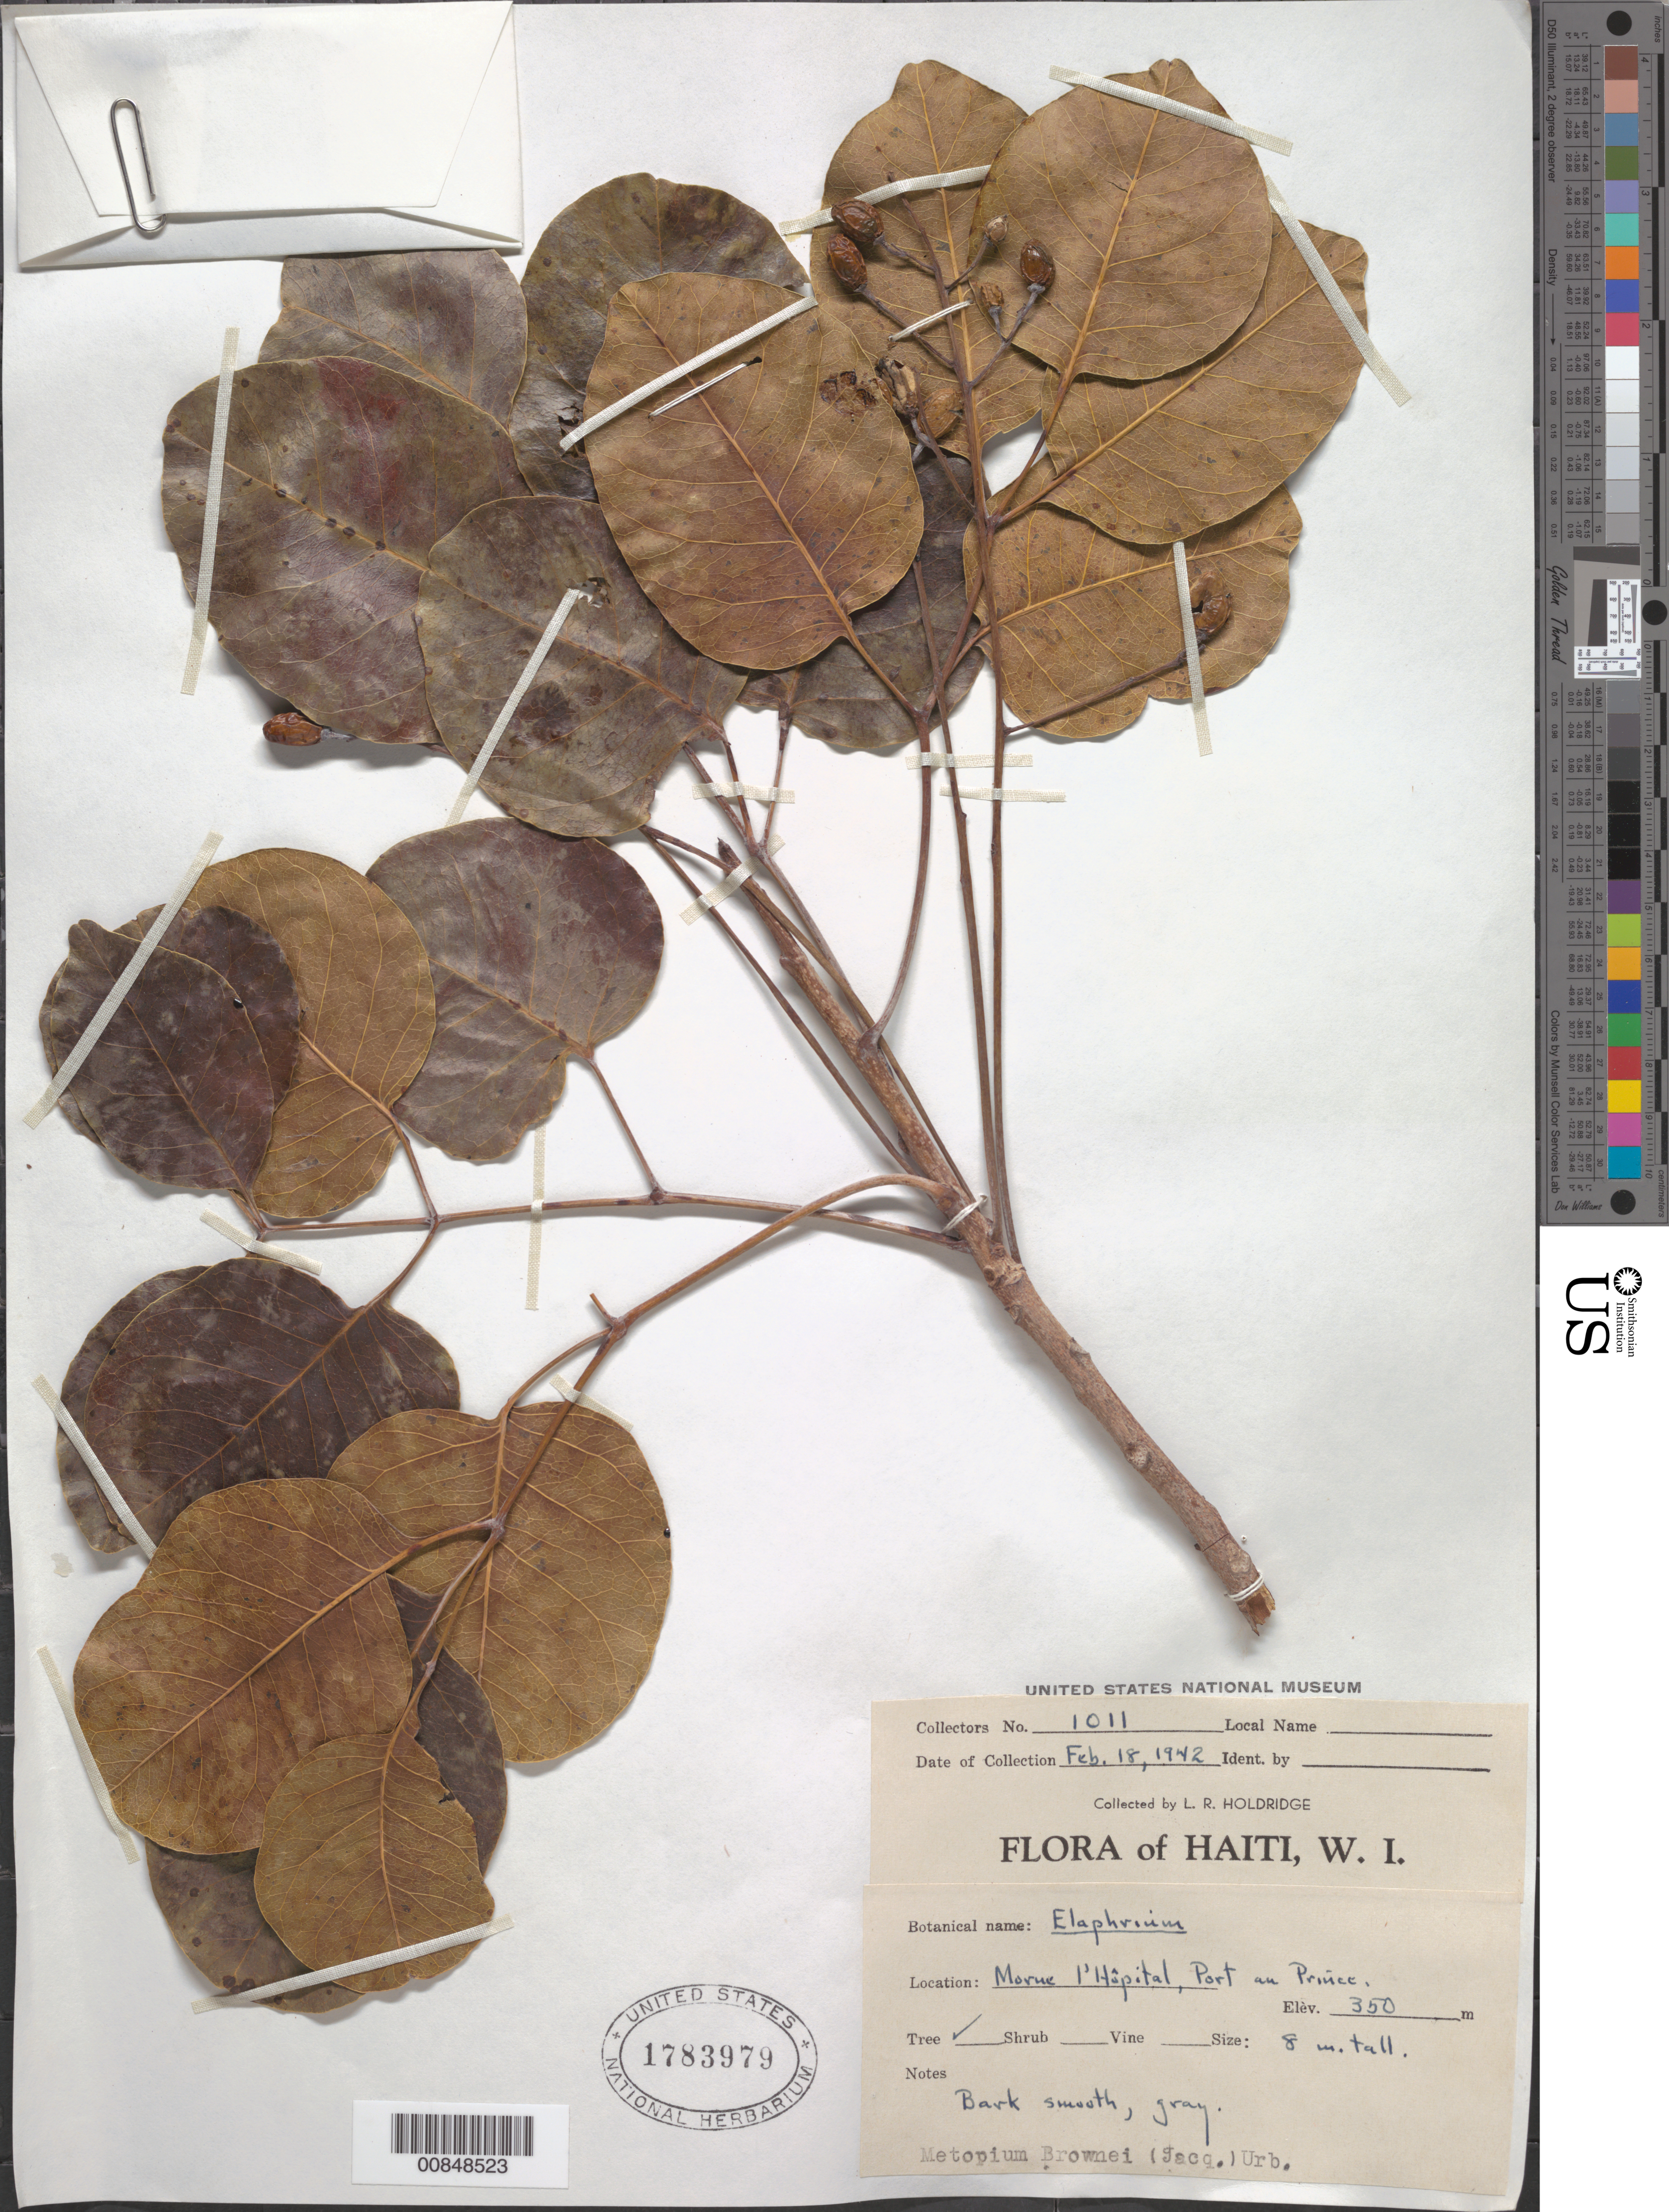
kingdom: Plantae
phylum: Tracheophyta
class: Magnoliopsida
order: Sapindales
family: Anacardiaceae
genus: Metopium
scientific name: Metopium brownei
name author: (Jacq.) Urb.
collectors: L. Holdridge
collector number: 1011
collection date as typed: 18 Feb 1942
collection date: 1942-02-18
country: Haiti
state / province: Ouest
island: Hispaniola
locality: Morne l'Hôpital, Port-au-Prince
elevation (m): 350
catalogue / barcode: US 1783979